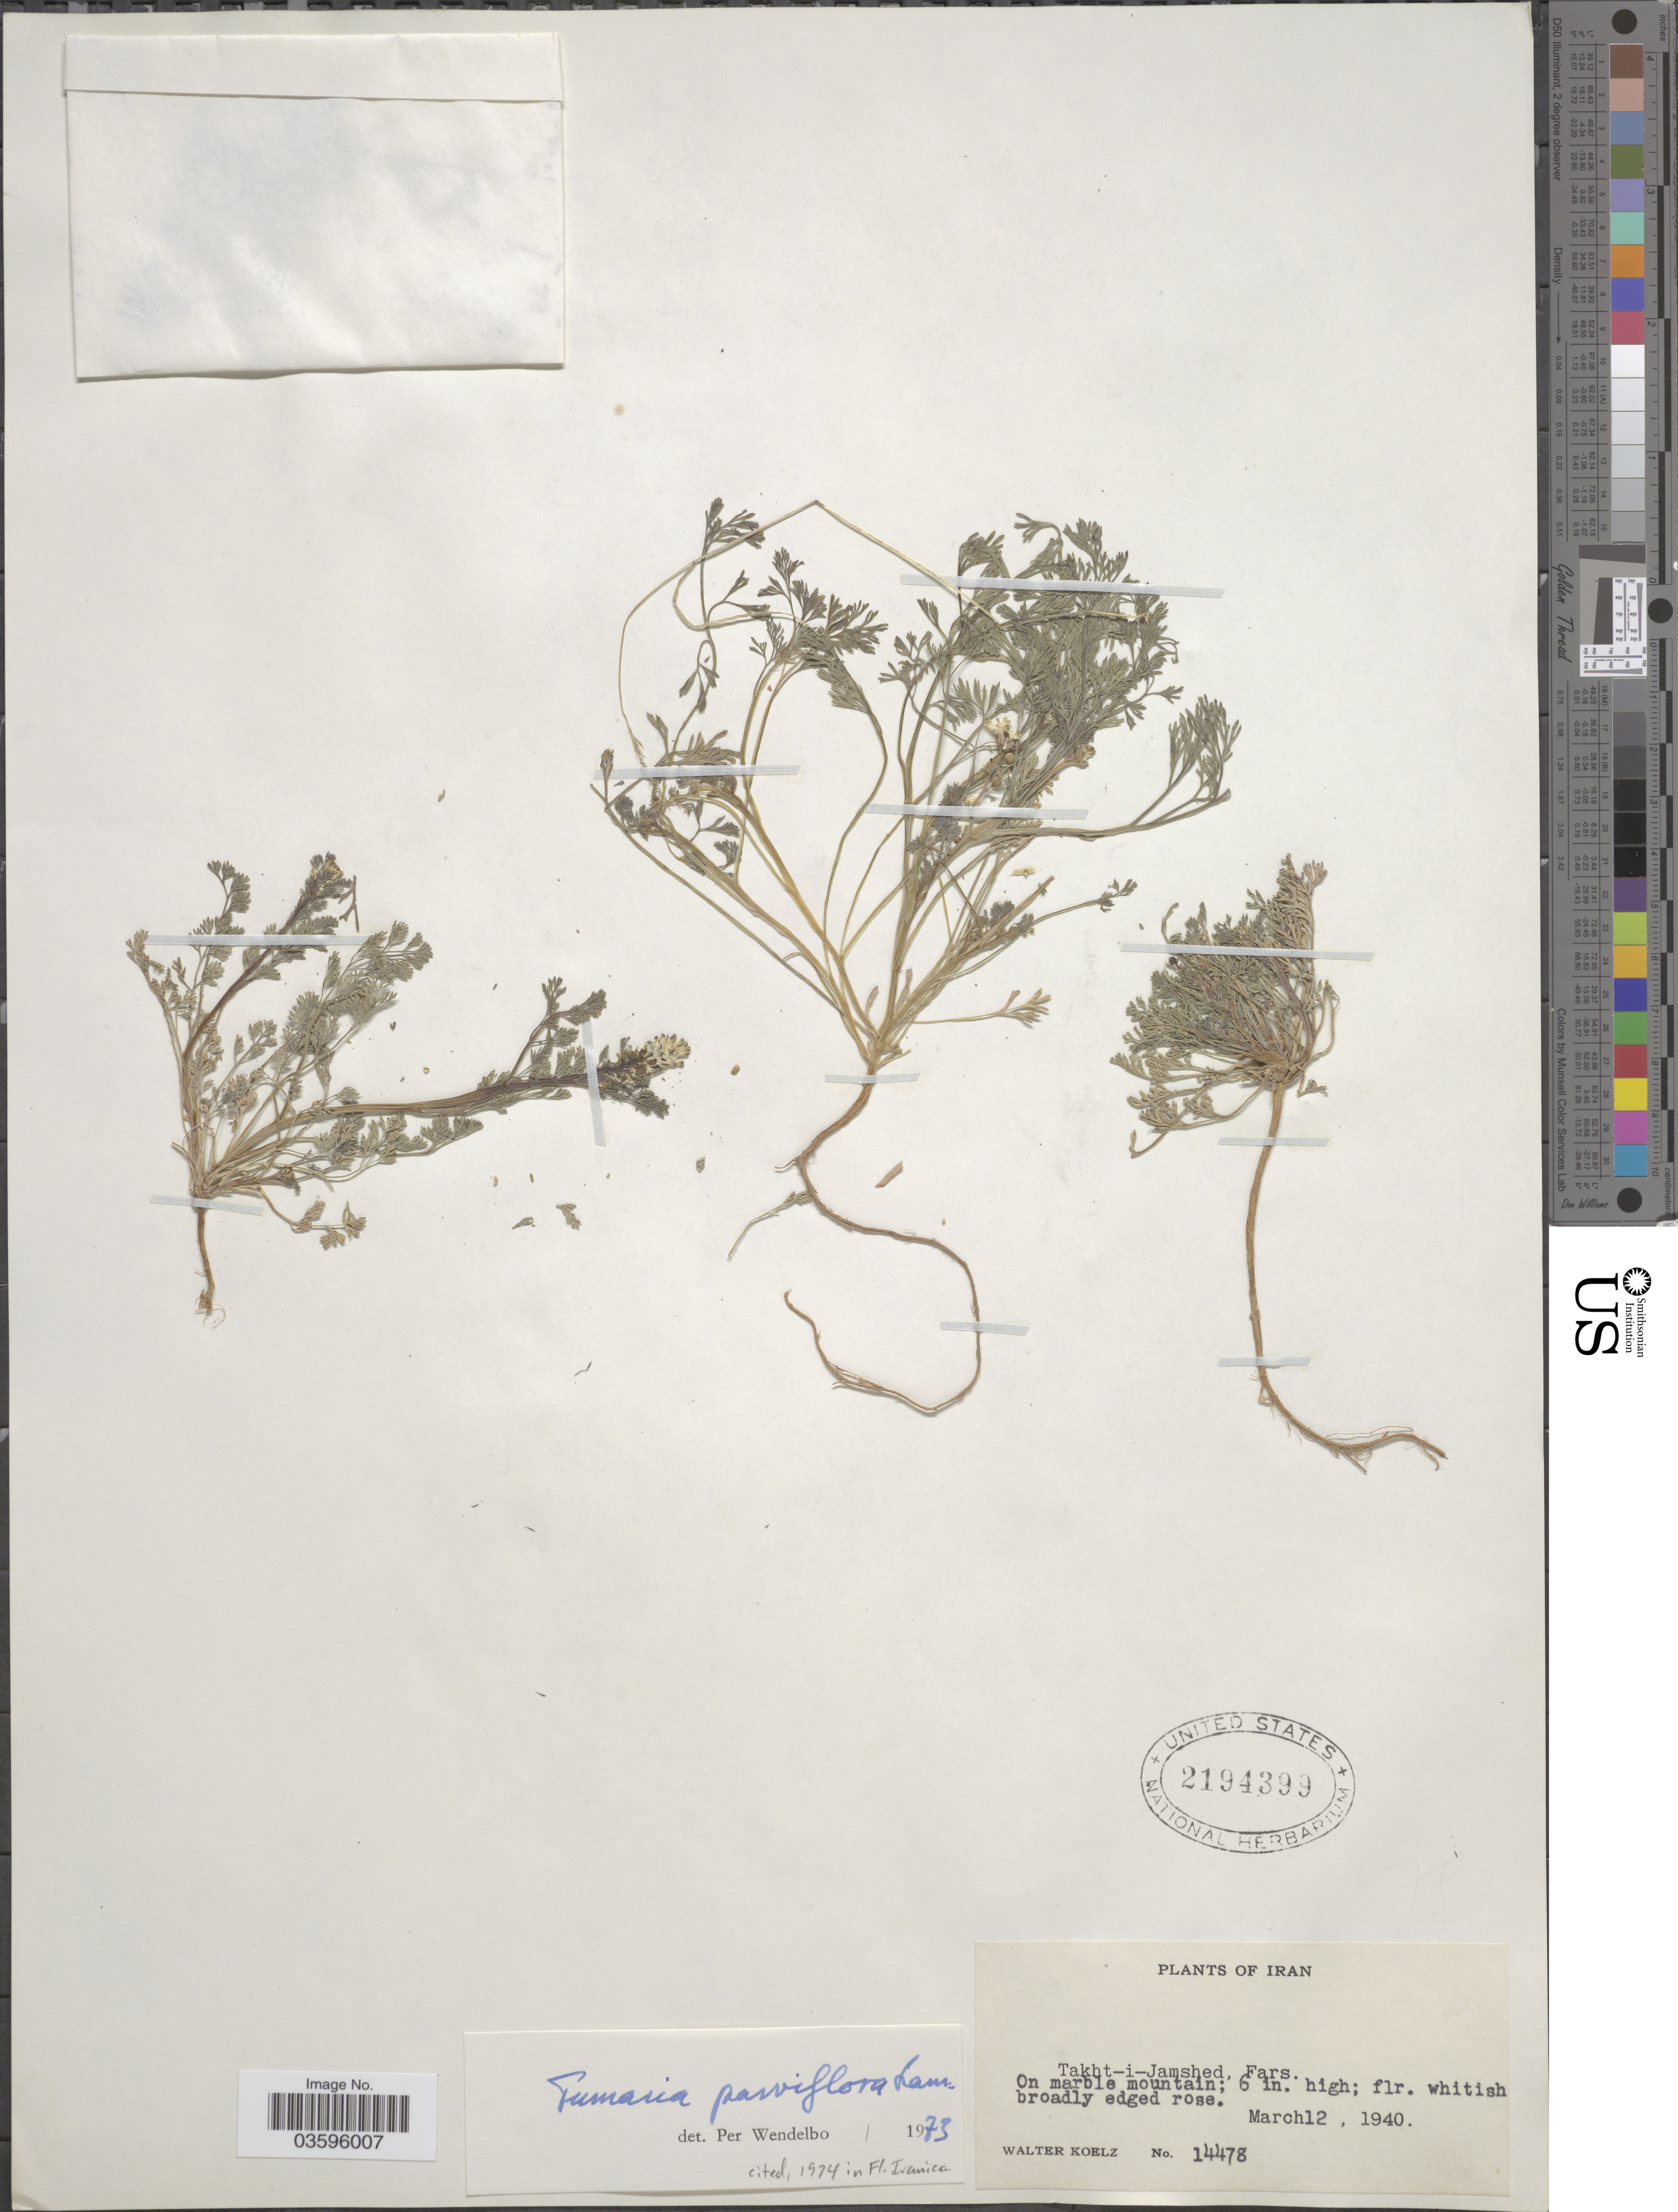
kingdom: Plantae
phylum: Tracheophyta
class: Magnoliopsida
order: Ranunculales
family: Papaveraceae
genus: Fumaria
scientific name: Fumaria parviflora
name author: Lam.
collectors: W. N. Koelz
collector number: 14478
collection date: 1940-03-12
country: Iran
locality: Takht-i-Jamshed, Fars. On marble mountain.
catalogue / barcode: US 2194399